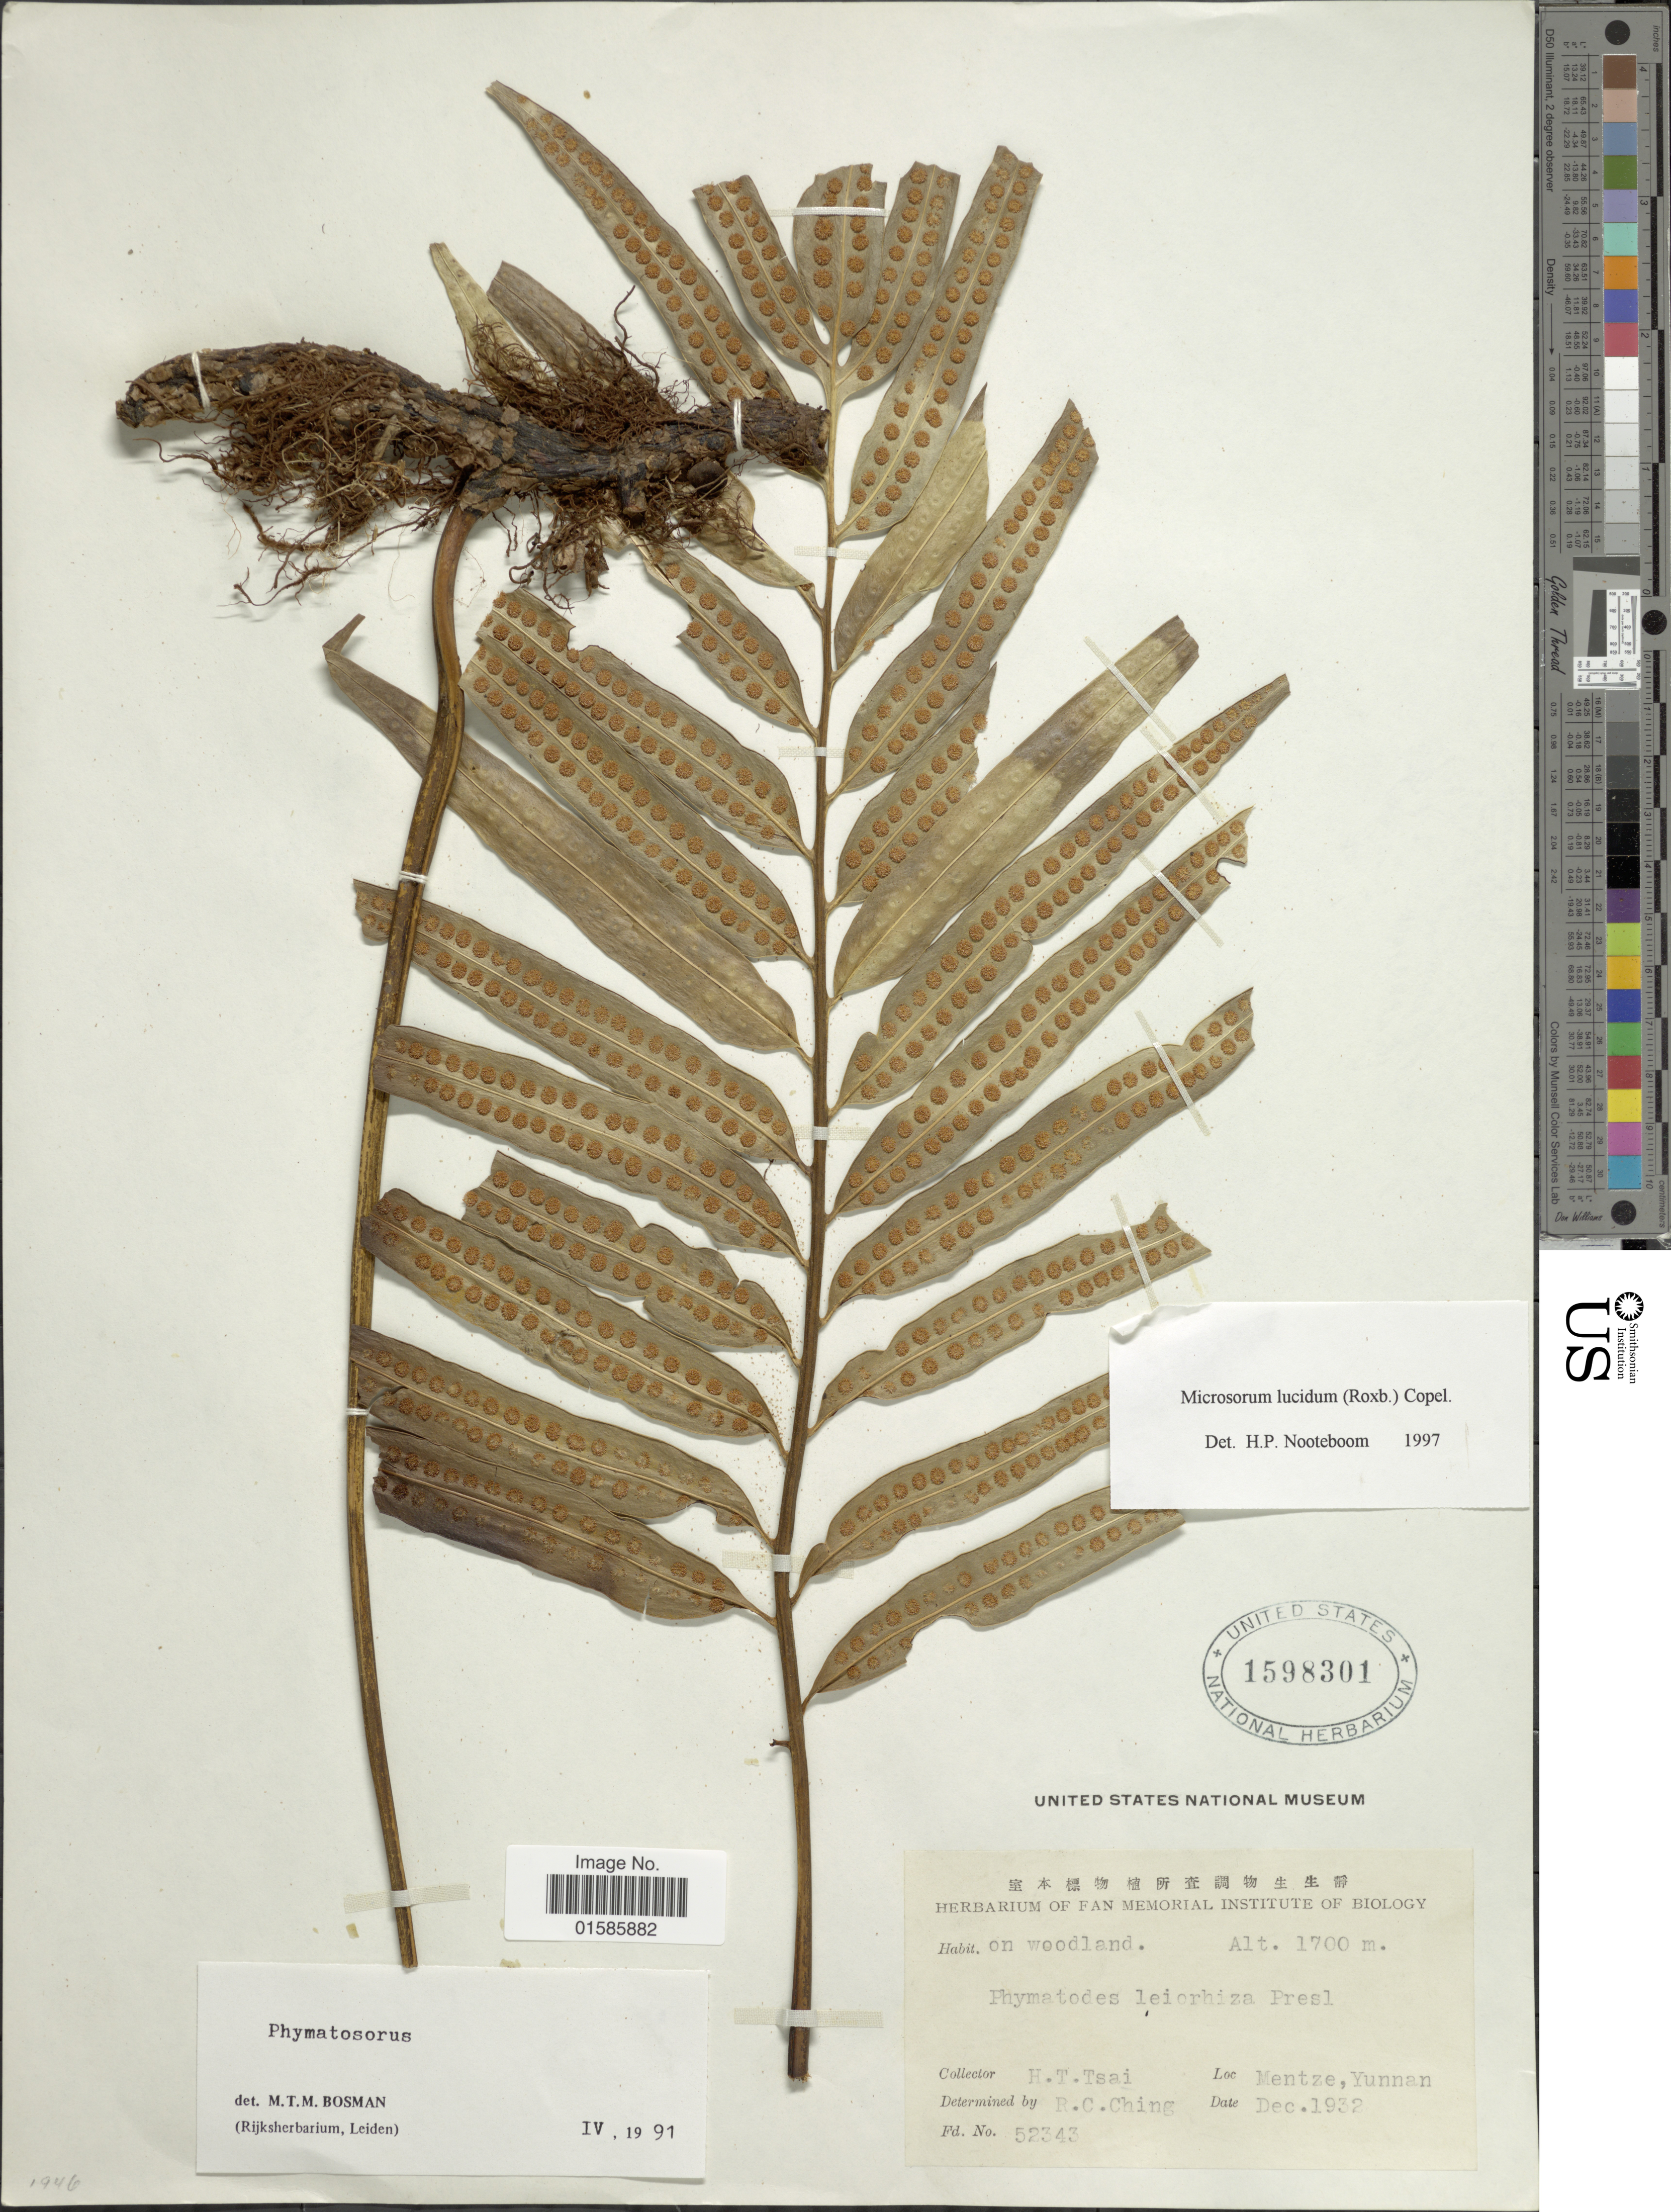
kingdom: Plantae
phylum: Tracheophyta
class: Polypodiopsida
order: Polypodiales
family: Polypodiaceae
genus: Microsorum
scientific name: Microsorum lucidum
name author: (Roxb. ex Griff.) Copel.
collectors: H. Tsai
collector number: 52343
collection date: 1932-12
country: China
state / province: Yunnan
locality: Mentze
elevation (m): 1700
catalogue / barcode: US 1598301